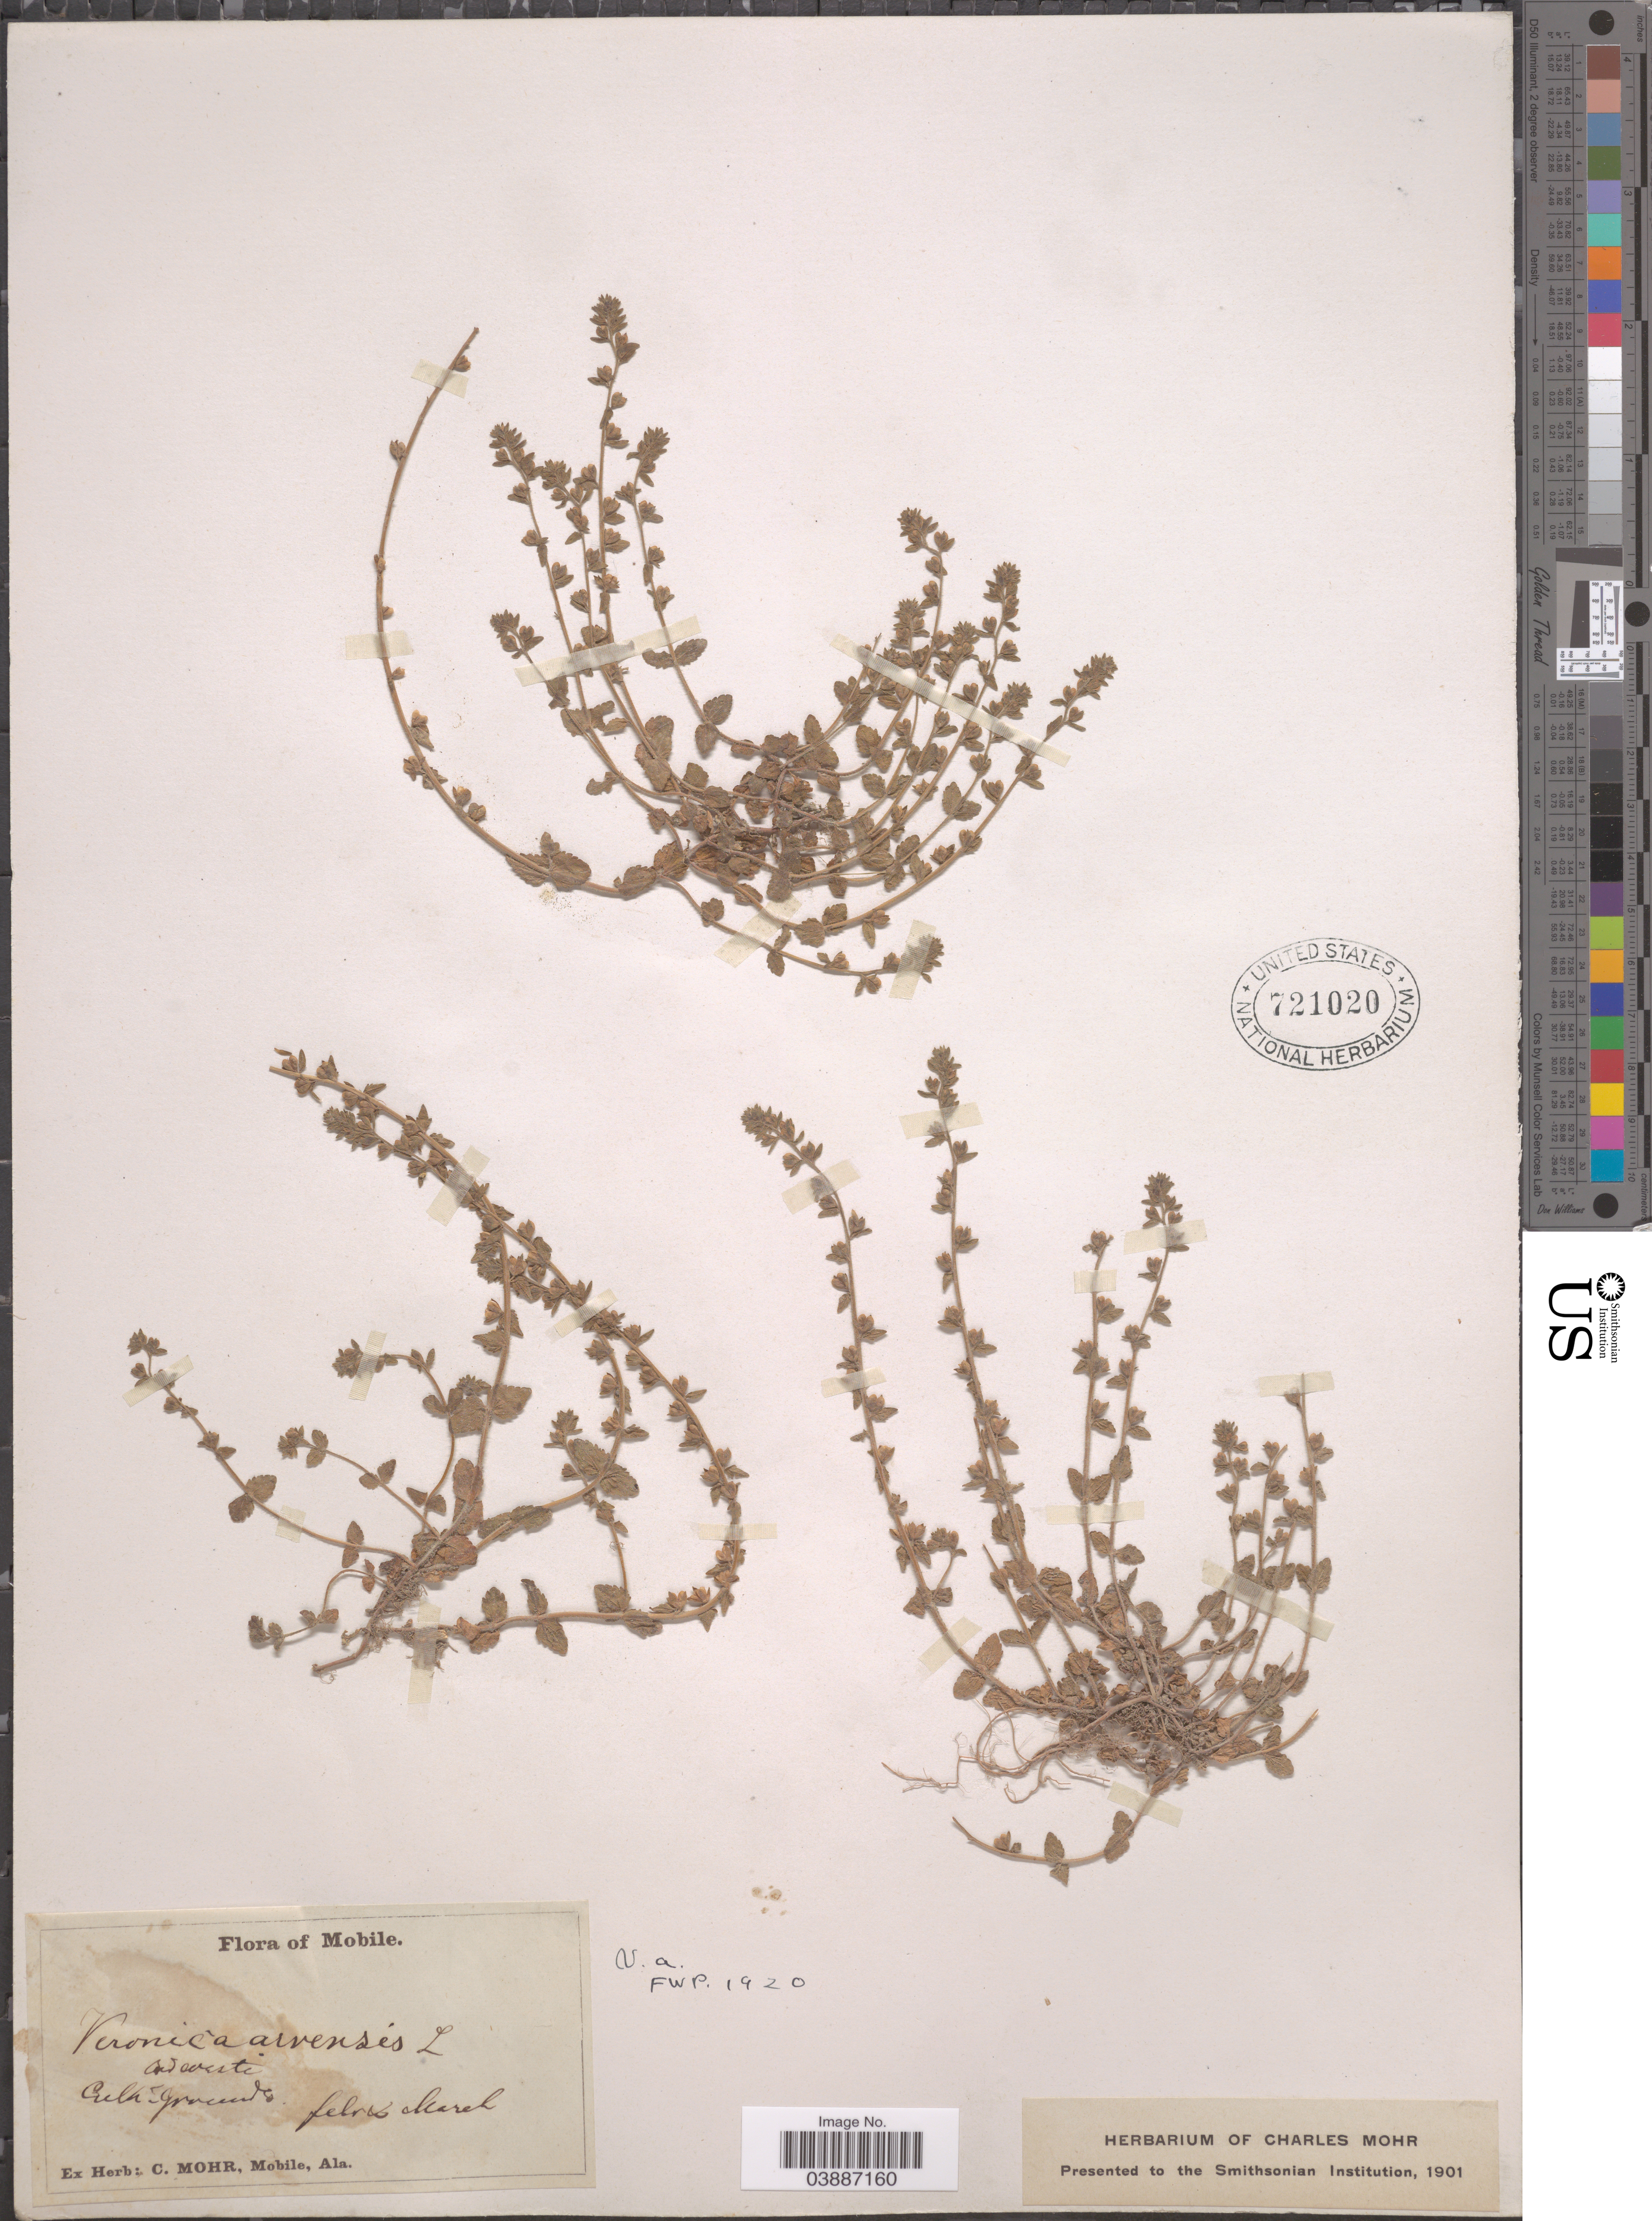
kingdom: Plantae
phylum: Tracheophyta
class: Magnoliopsida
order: Lamiales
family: Plantaginaceae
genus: Veronica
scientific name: Veronica arvensis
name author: L.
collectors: ex herb. C. Mohr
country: United States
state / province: Alabama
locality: Mobile.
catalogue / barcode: US 721020